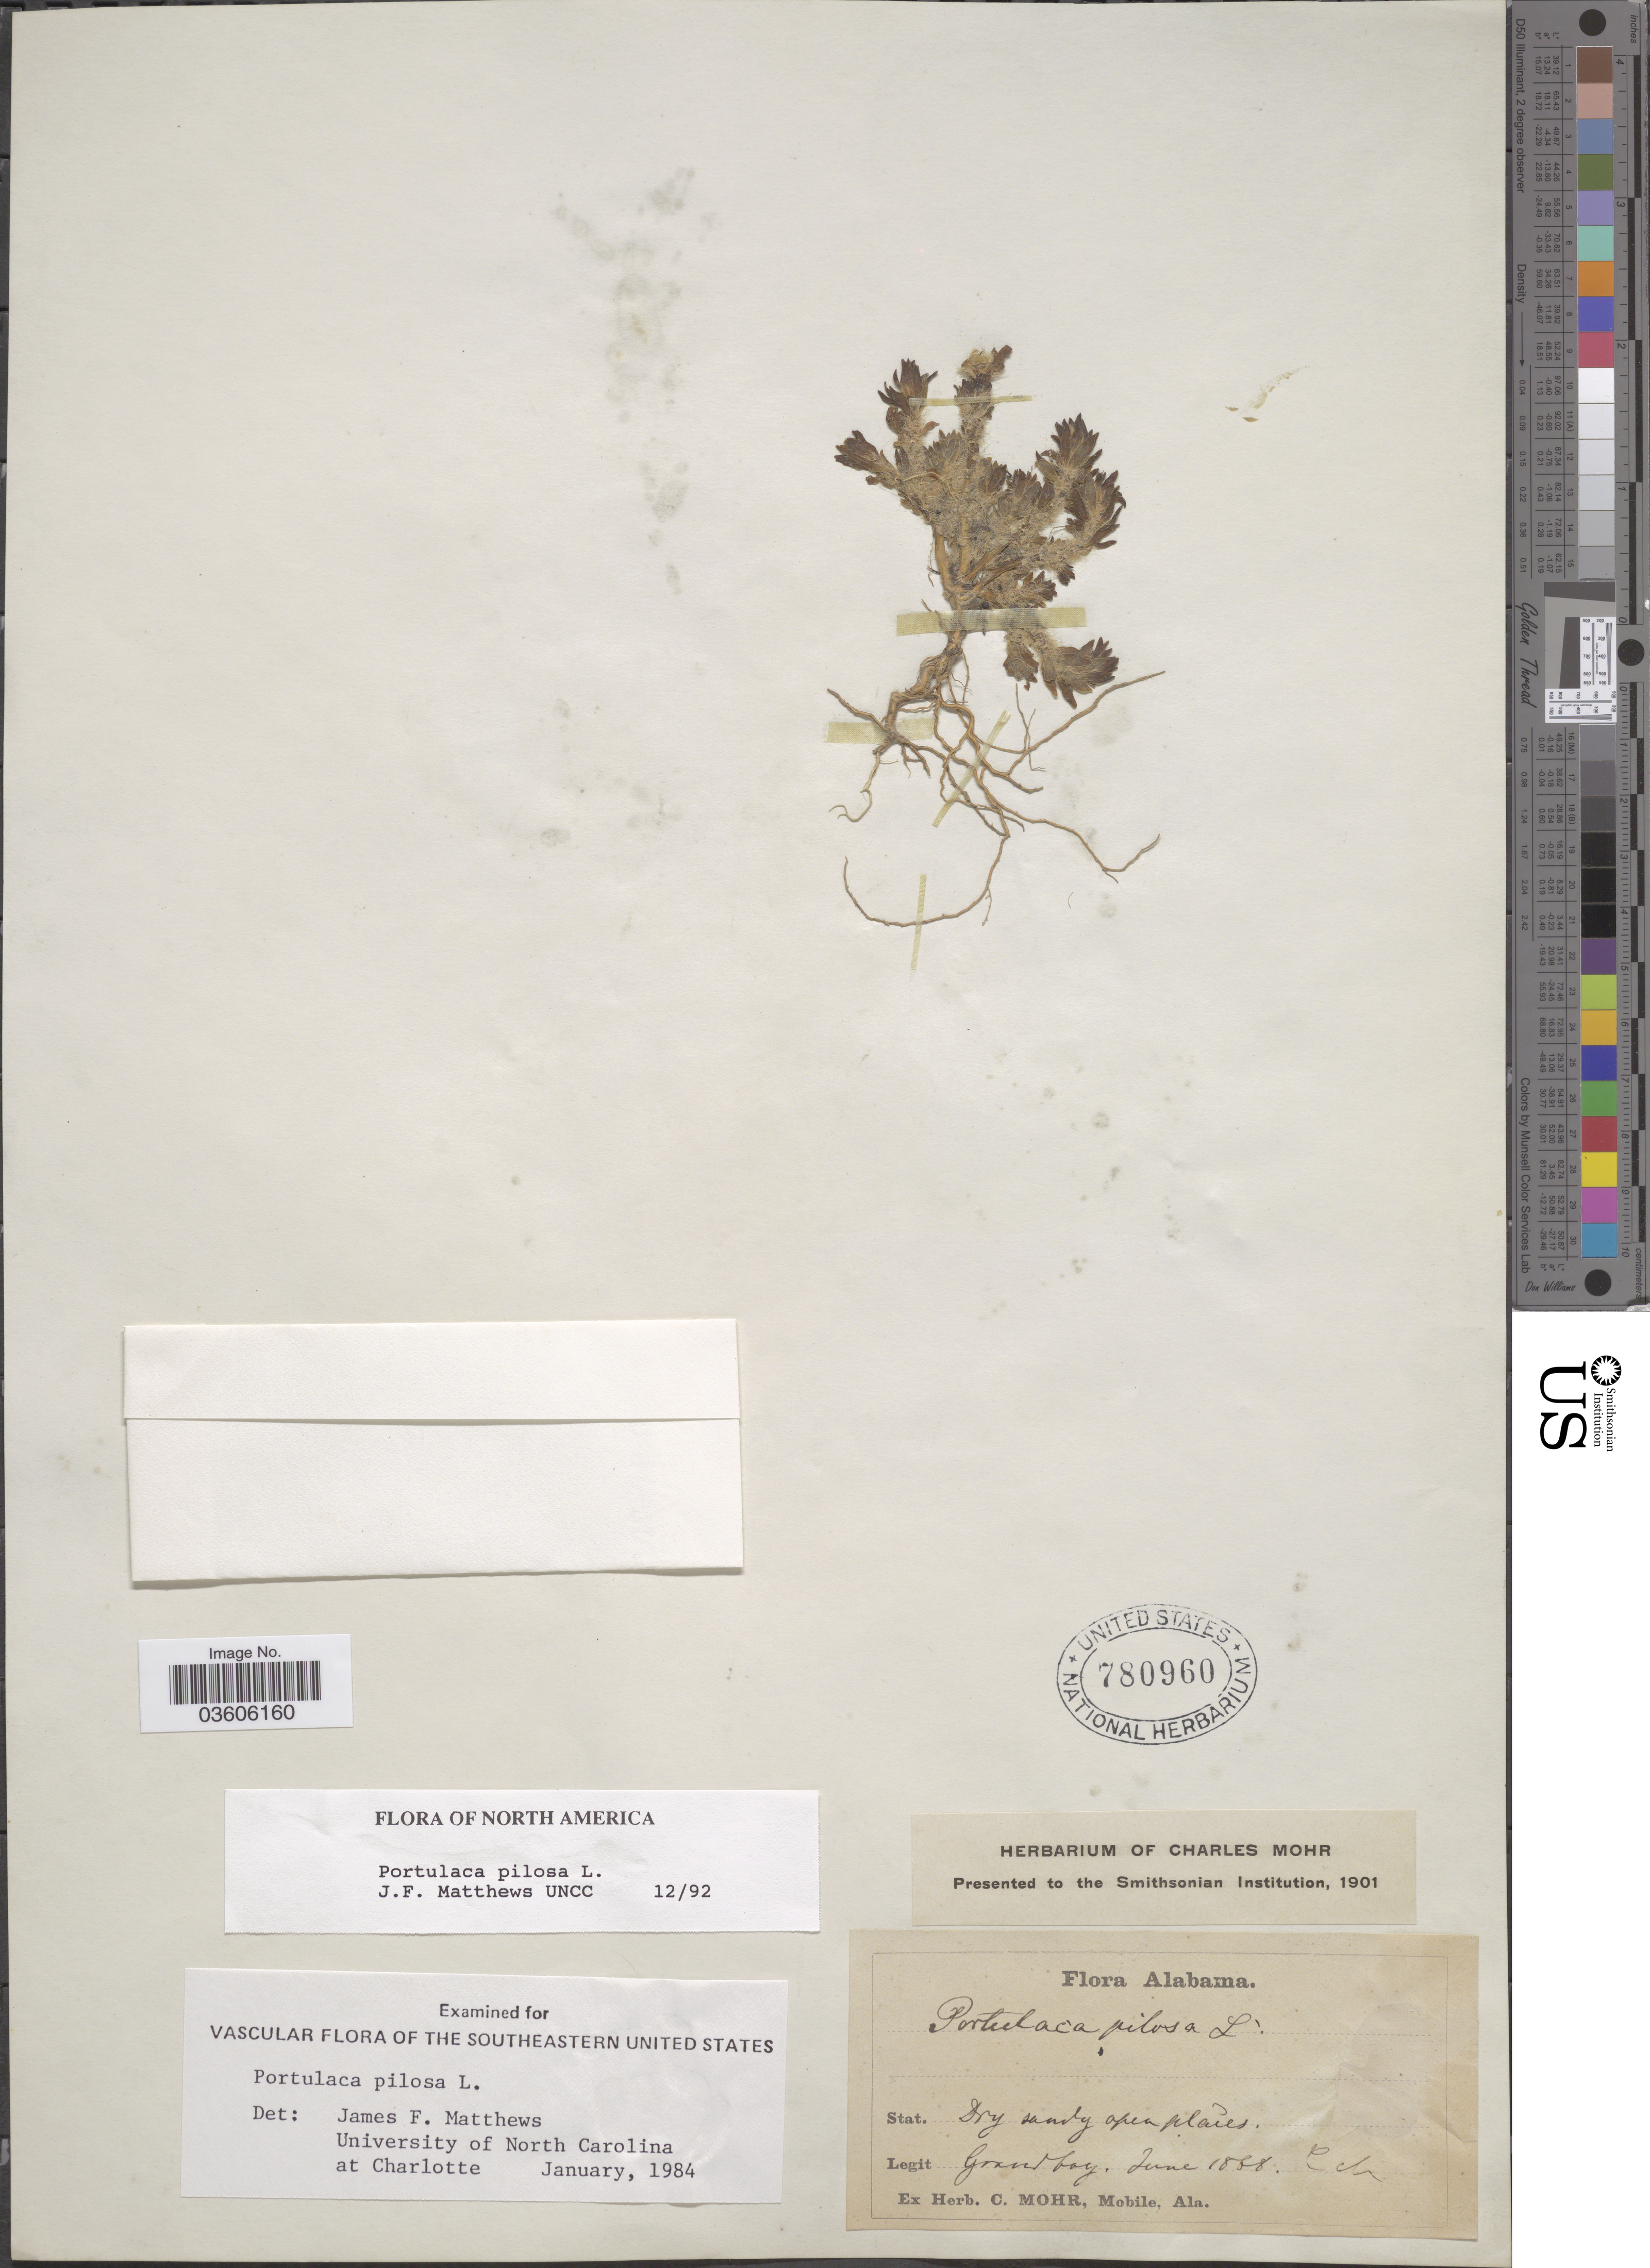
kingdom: Plantae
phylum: Tracheophyta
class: Magnoliopsida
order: Caryophyllales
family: Portulacaceae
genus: Portulaca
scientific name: Portulaca pilosa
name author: L.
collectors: Mohr, C. T. (herbarium)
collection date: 1888-06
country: United States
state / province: Alabama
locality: Grand bay.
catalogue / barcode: US 780960